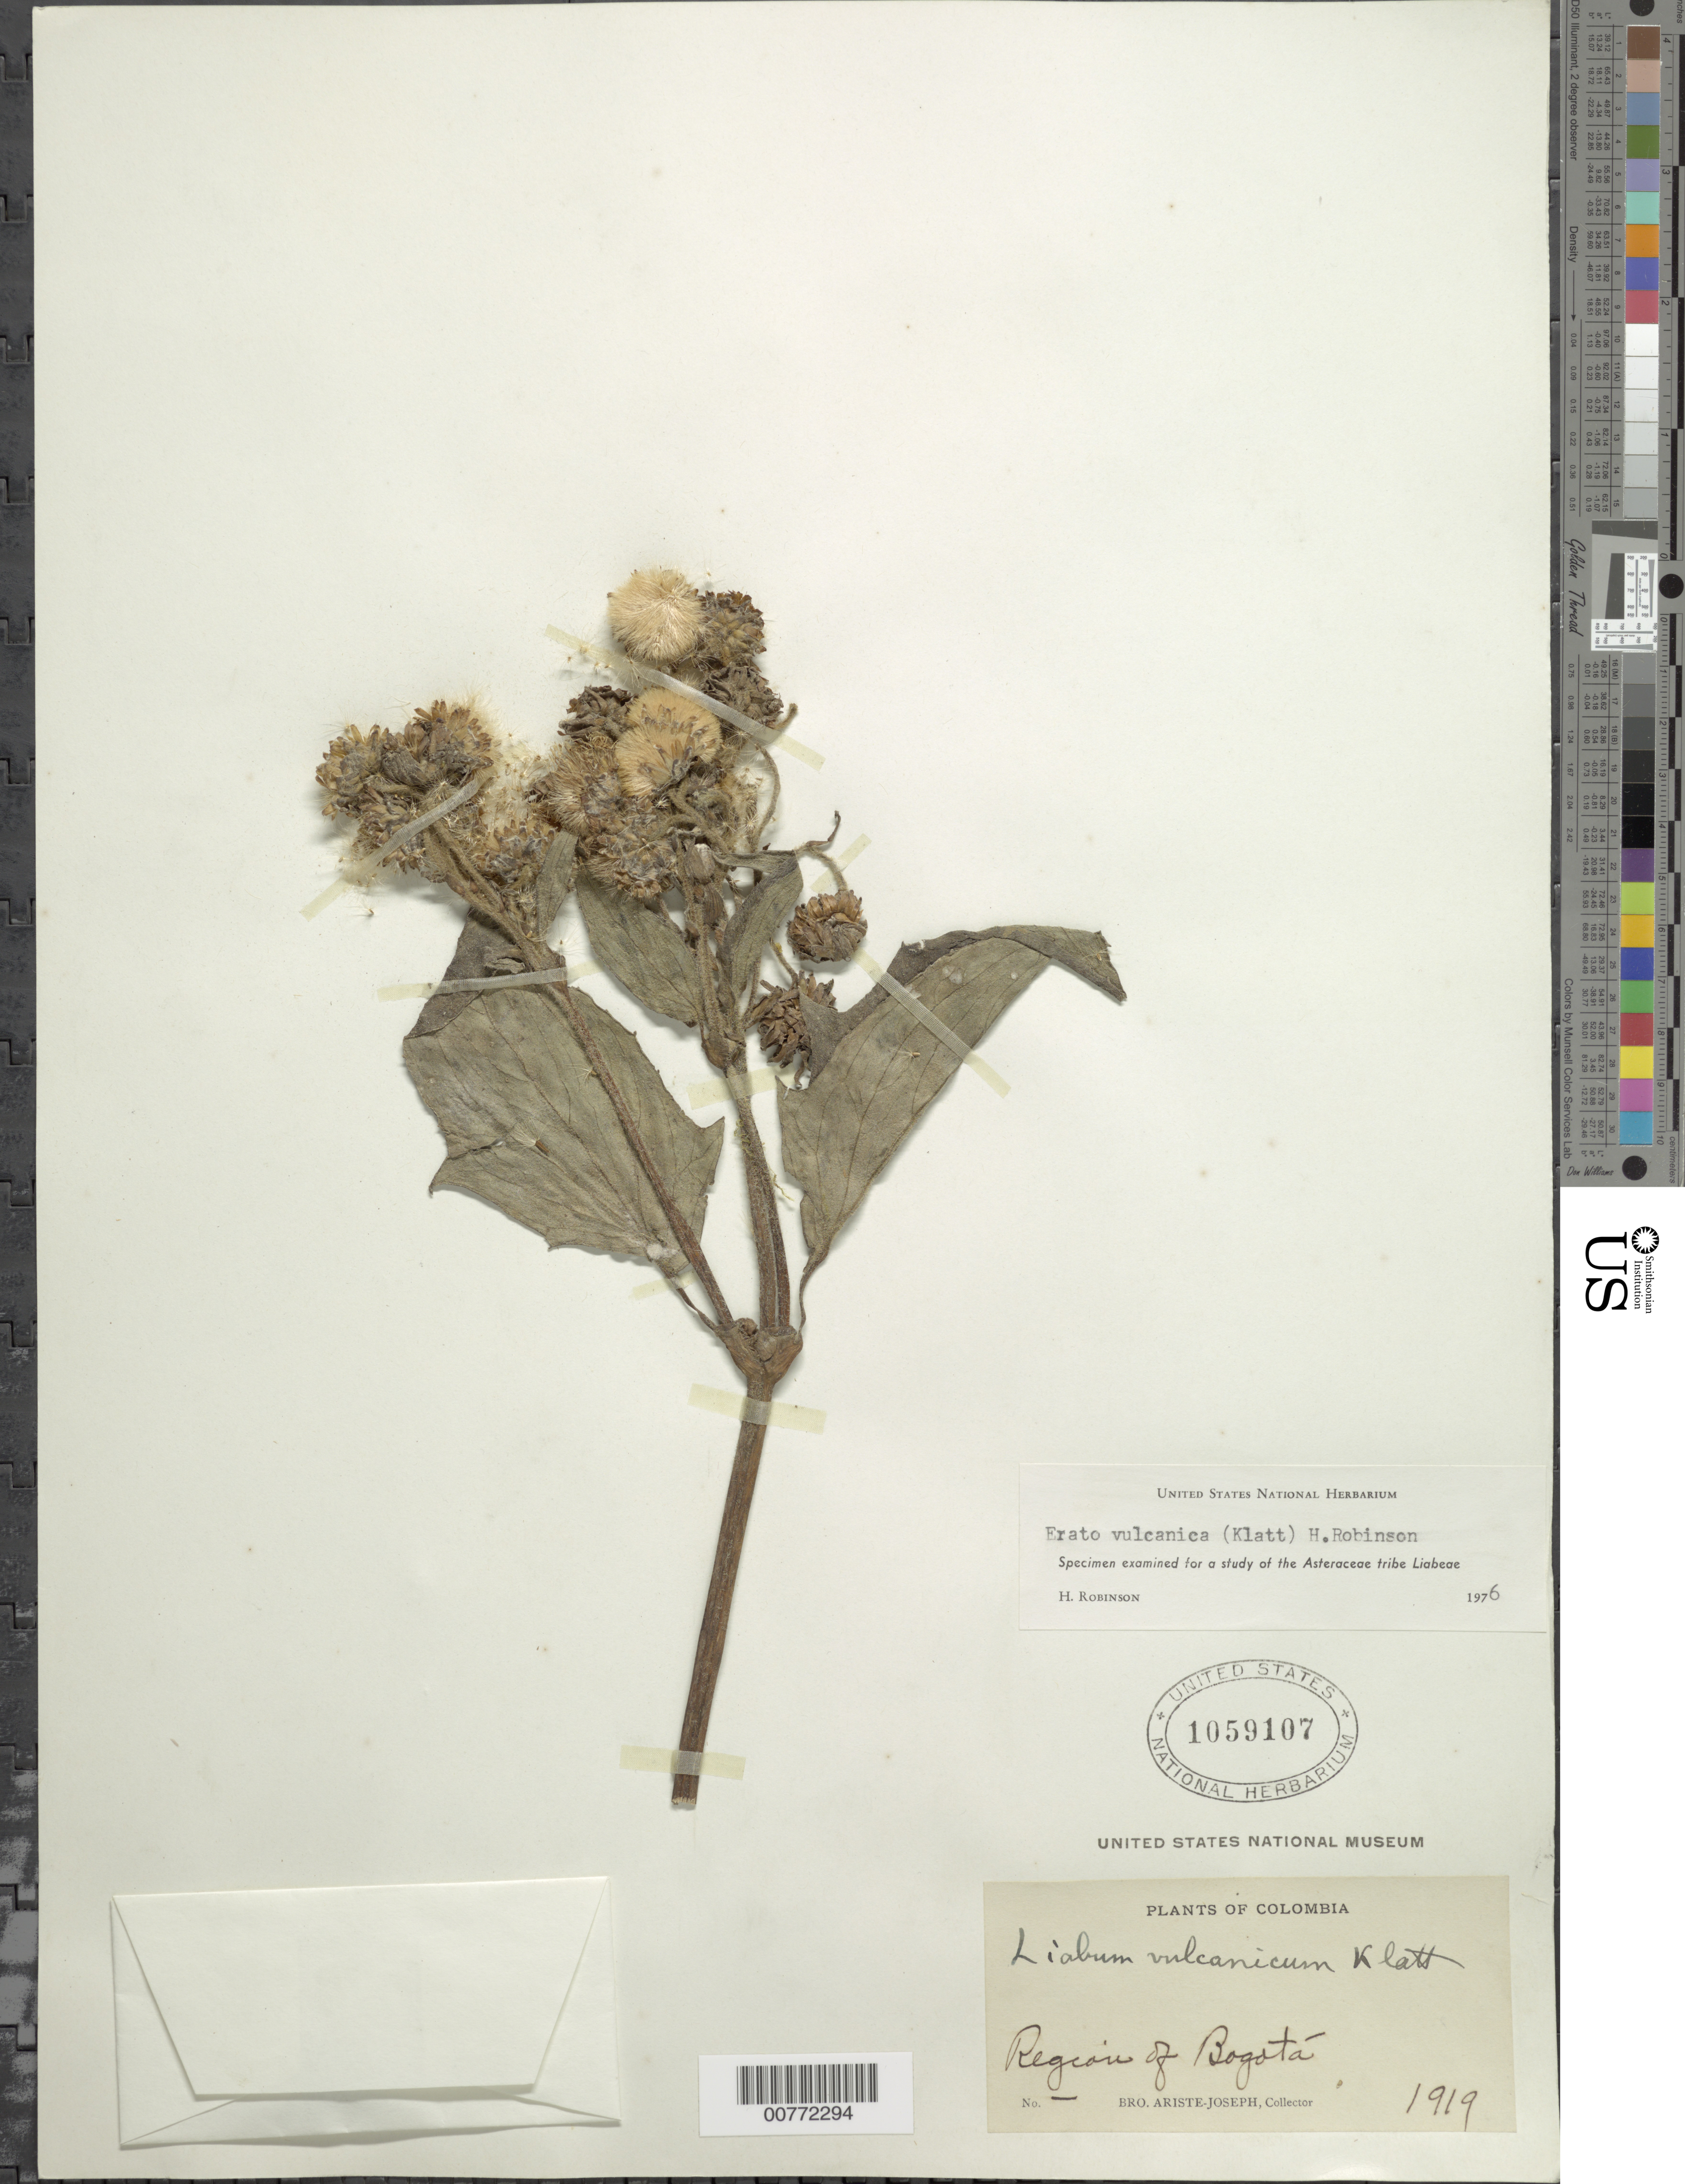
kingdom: Plantae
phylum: Tracheophyta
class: Magnoliopsida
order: Asterales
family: Asteraceae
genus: Erato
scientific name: Erato vulcanica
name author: (Klatt) H. Rob.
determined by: Robinson, Harold E., (US)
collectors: Bro. Ariste-Joseph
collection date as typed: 1919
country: Colombia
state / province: Cundinamarca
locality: Bogota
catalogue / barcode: US 1059107